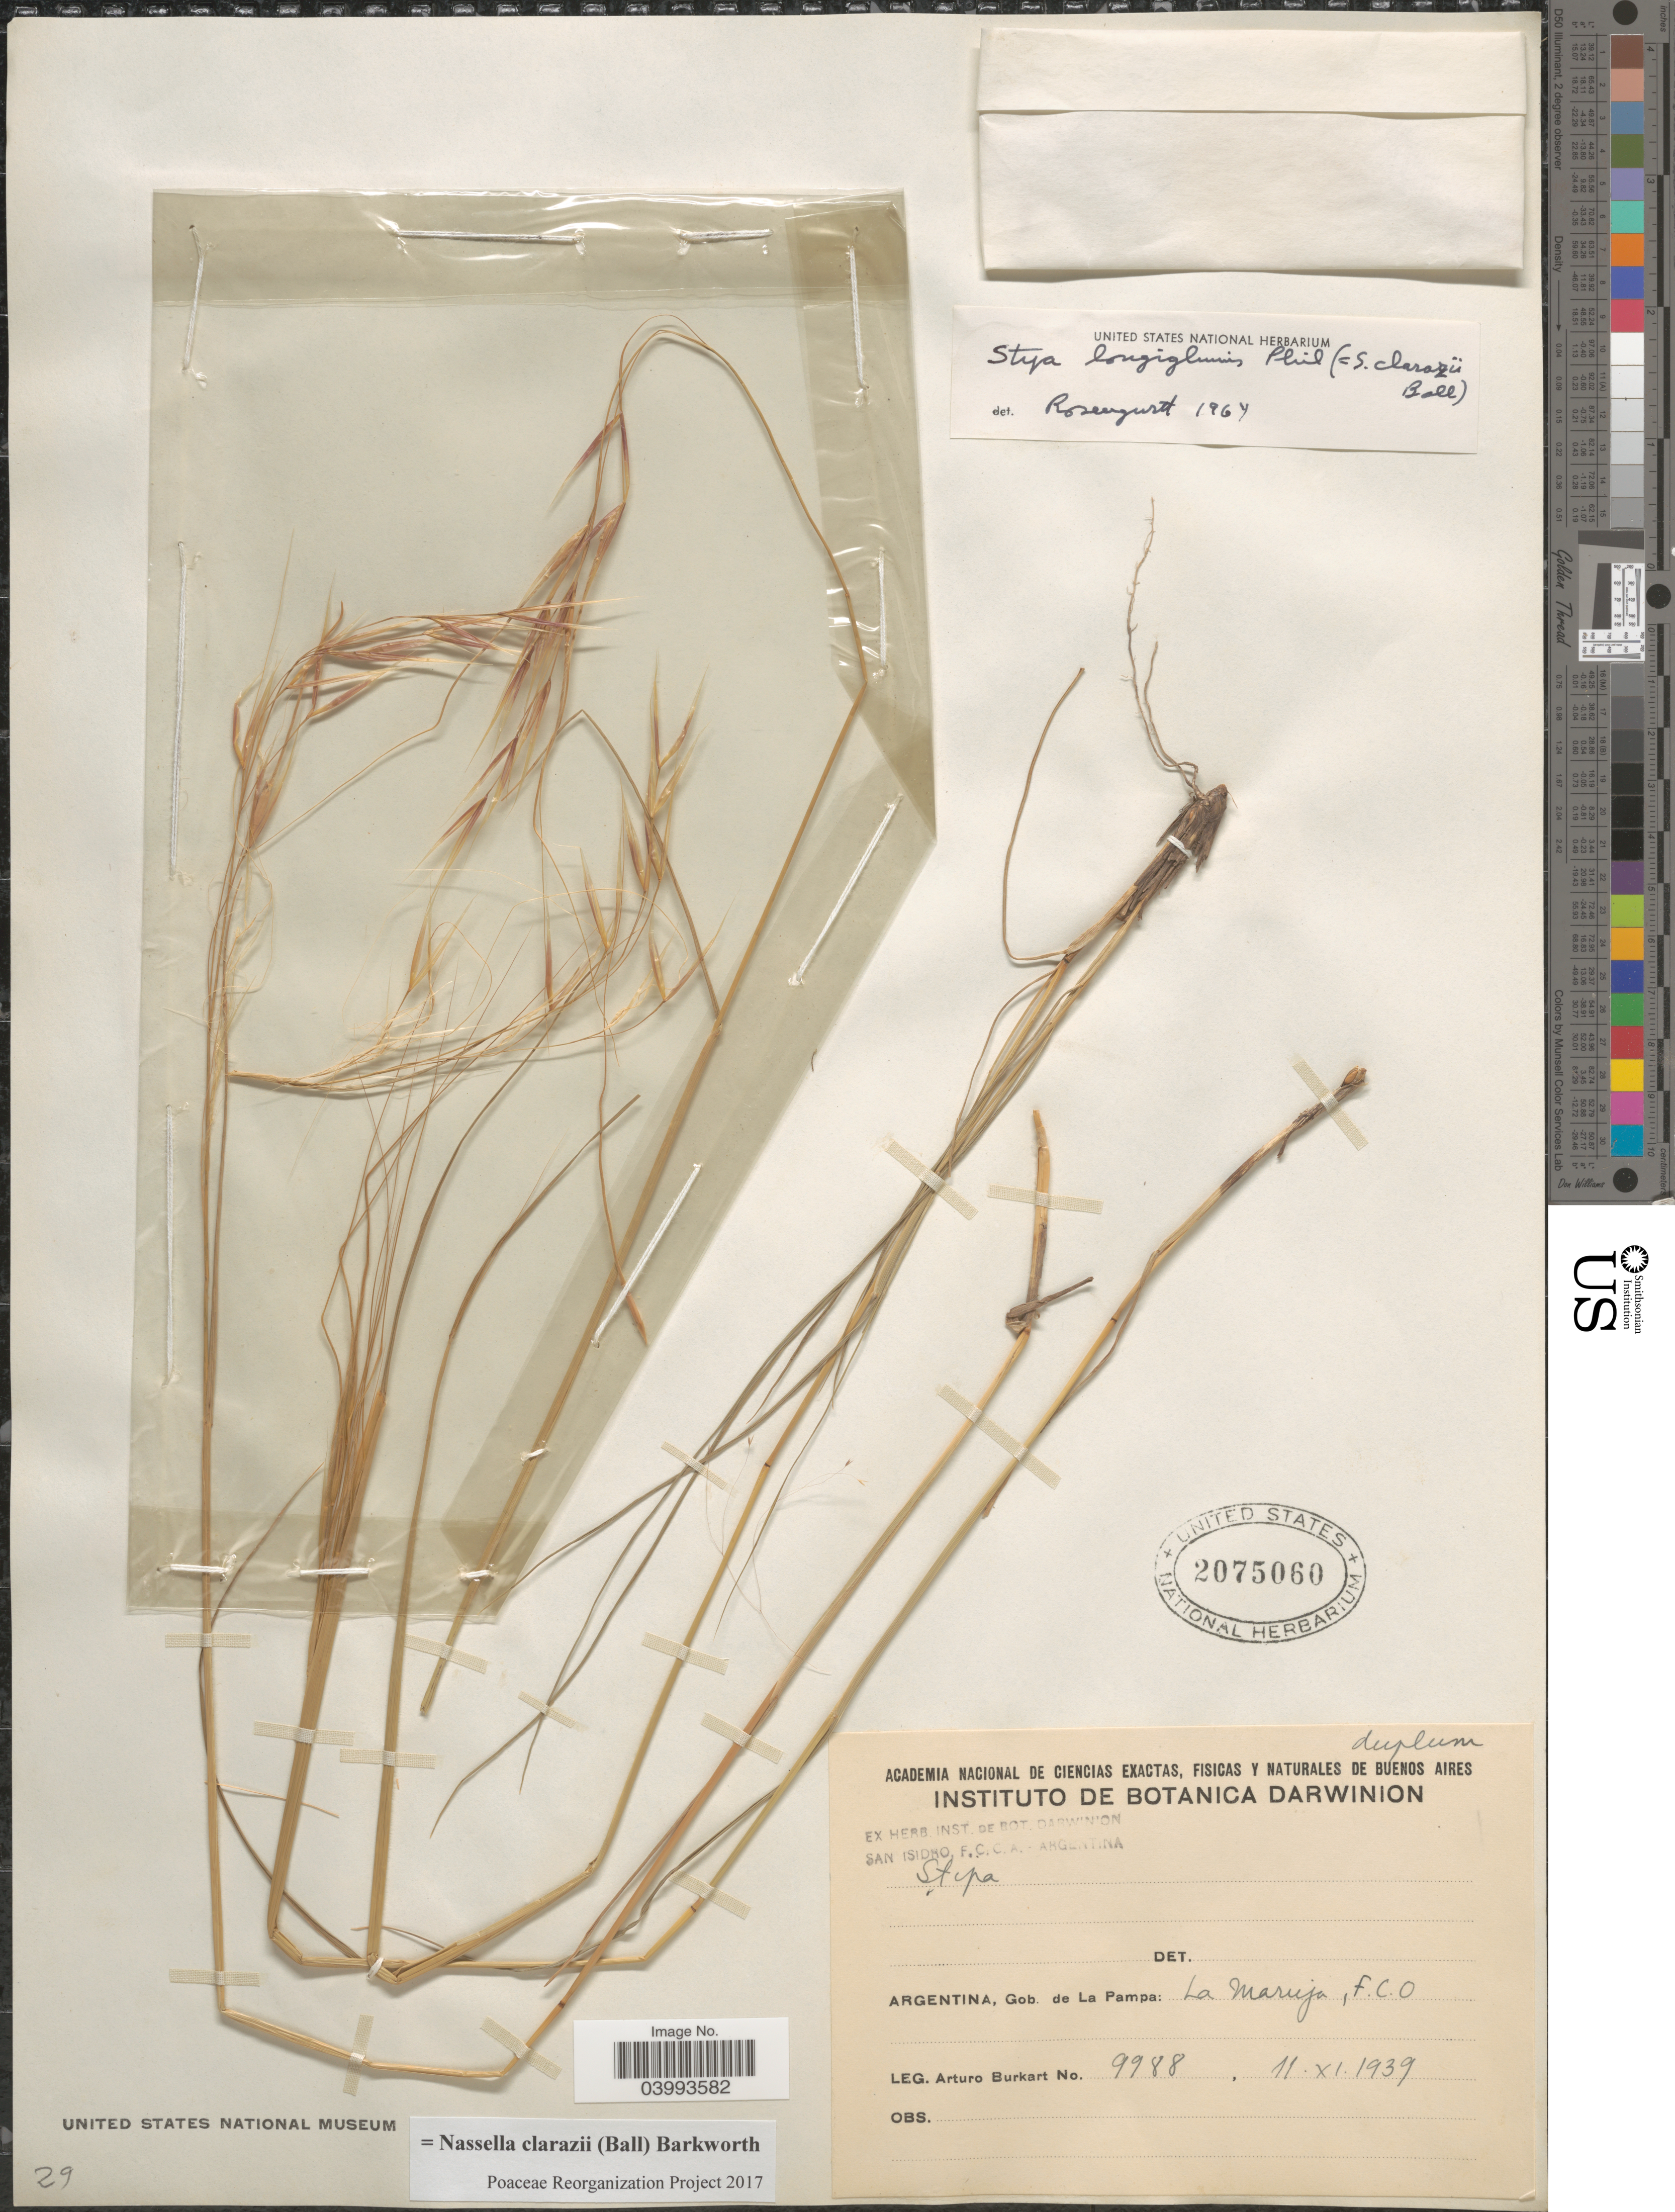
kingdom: Plantae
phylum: Tracheophyta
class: Liliopsida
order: Poales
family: Poaceae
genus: Nassella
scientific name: Nassella clarazii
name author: (Ball) Barkworth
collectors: A. E. Burkart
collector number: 9988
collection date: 1939-11-11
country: Argentina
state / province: La Pampa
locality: Gob. de La Pampa: La Maruja, F.C.O.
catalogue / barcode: US 2075060